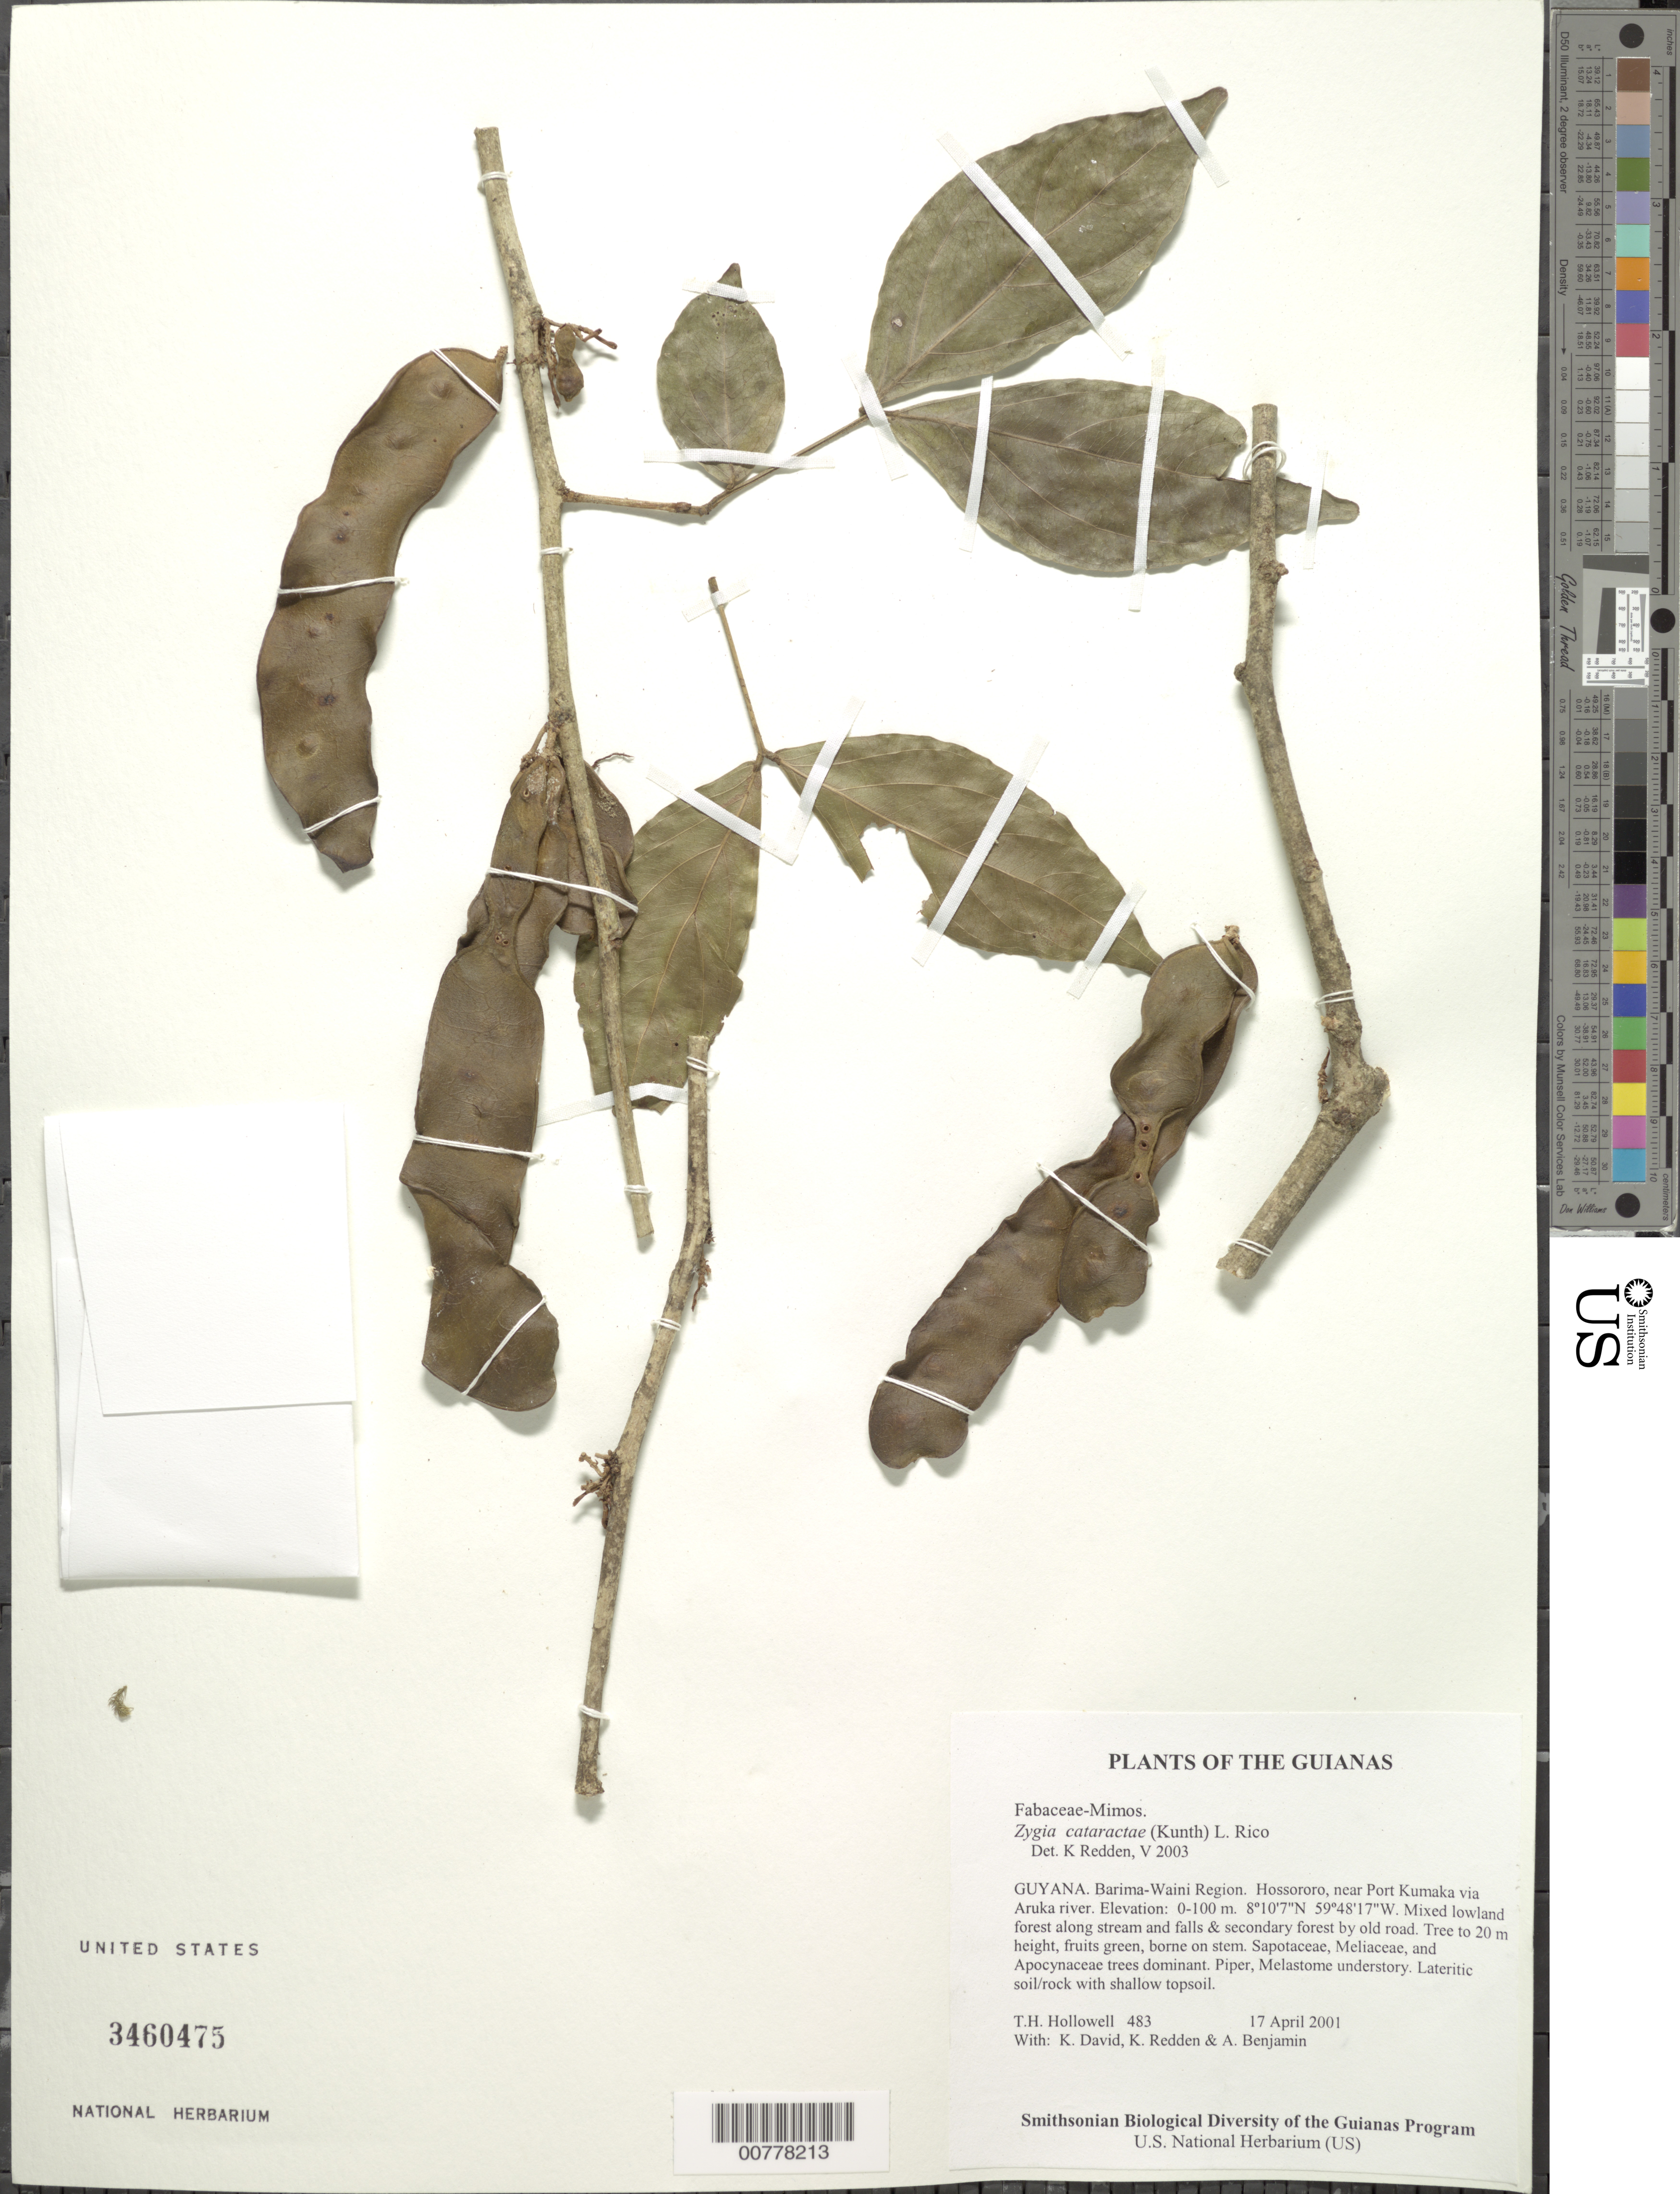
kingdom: Plantae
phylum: Tracheophyta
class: Magnoliopsida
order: Fabales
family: Fabaceae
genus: Zygia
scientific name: Zygia cataractae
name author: (Kunth) L. Rico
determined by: Redden, K. M.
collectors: T. Hollowell, K. David, K. M. Redden & A. Benjamin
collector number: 483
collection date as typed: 17 April 2001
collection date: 2001-04-17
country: Guyana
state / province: Barima-Waini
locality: Hossororo, near Port Kumaka via Aruka river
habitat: Mixed lowland forest along stream and falls & secondary forest by old road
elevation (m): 0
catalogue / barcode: US 3460475